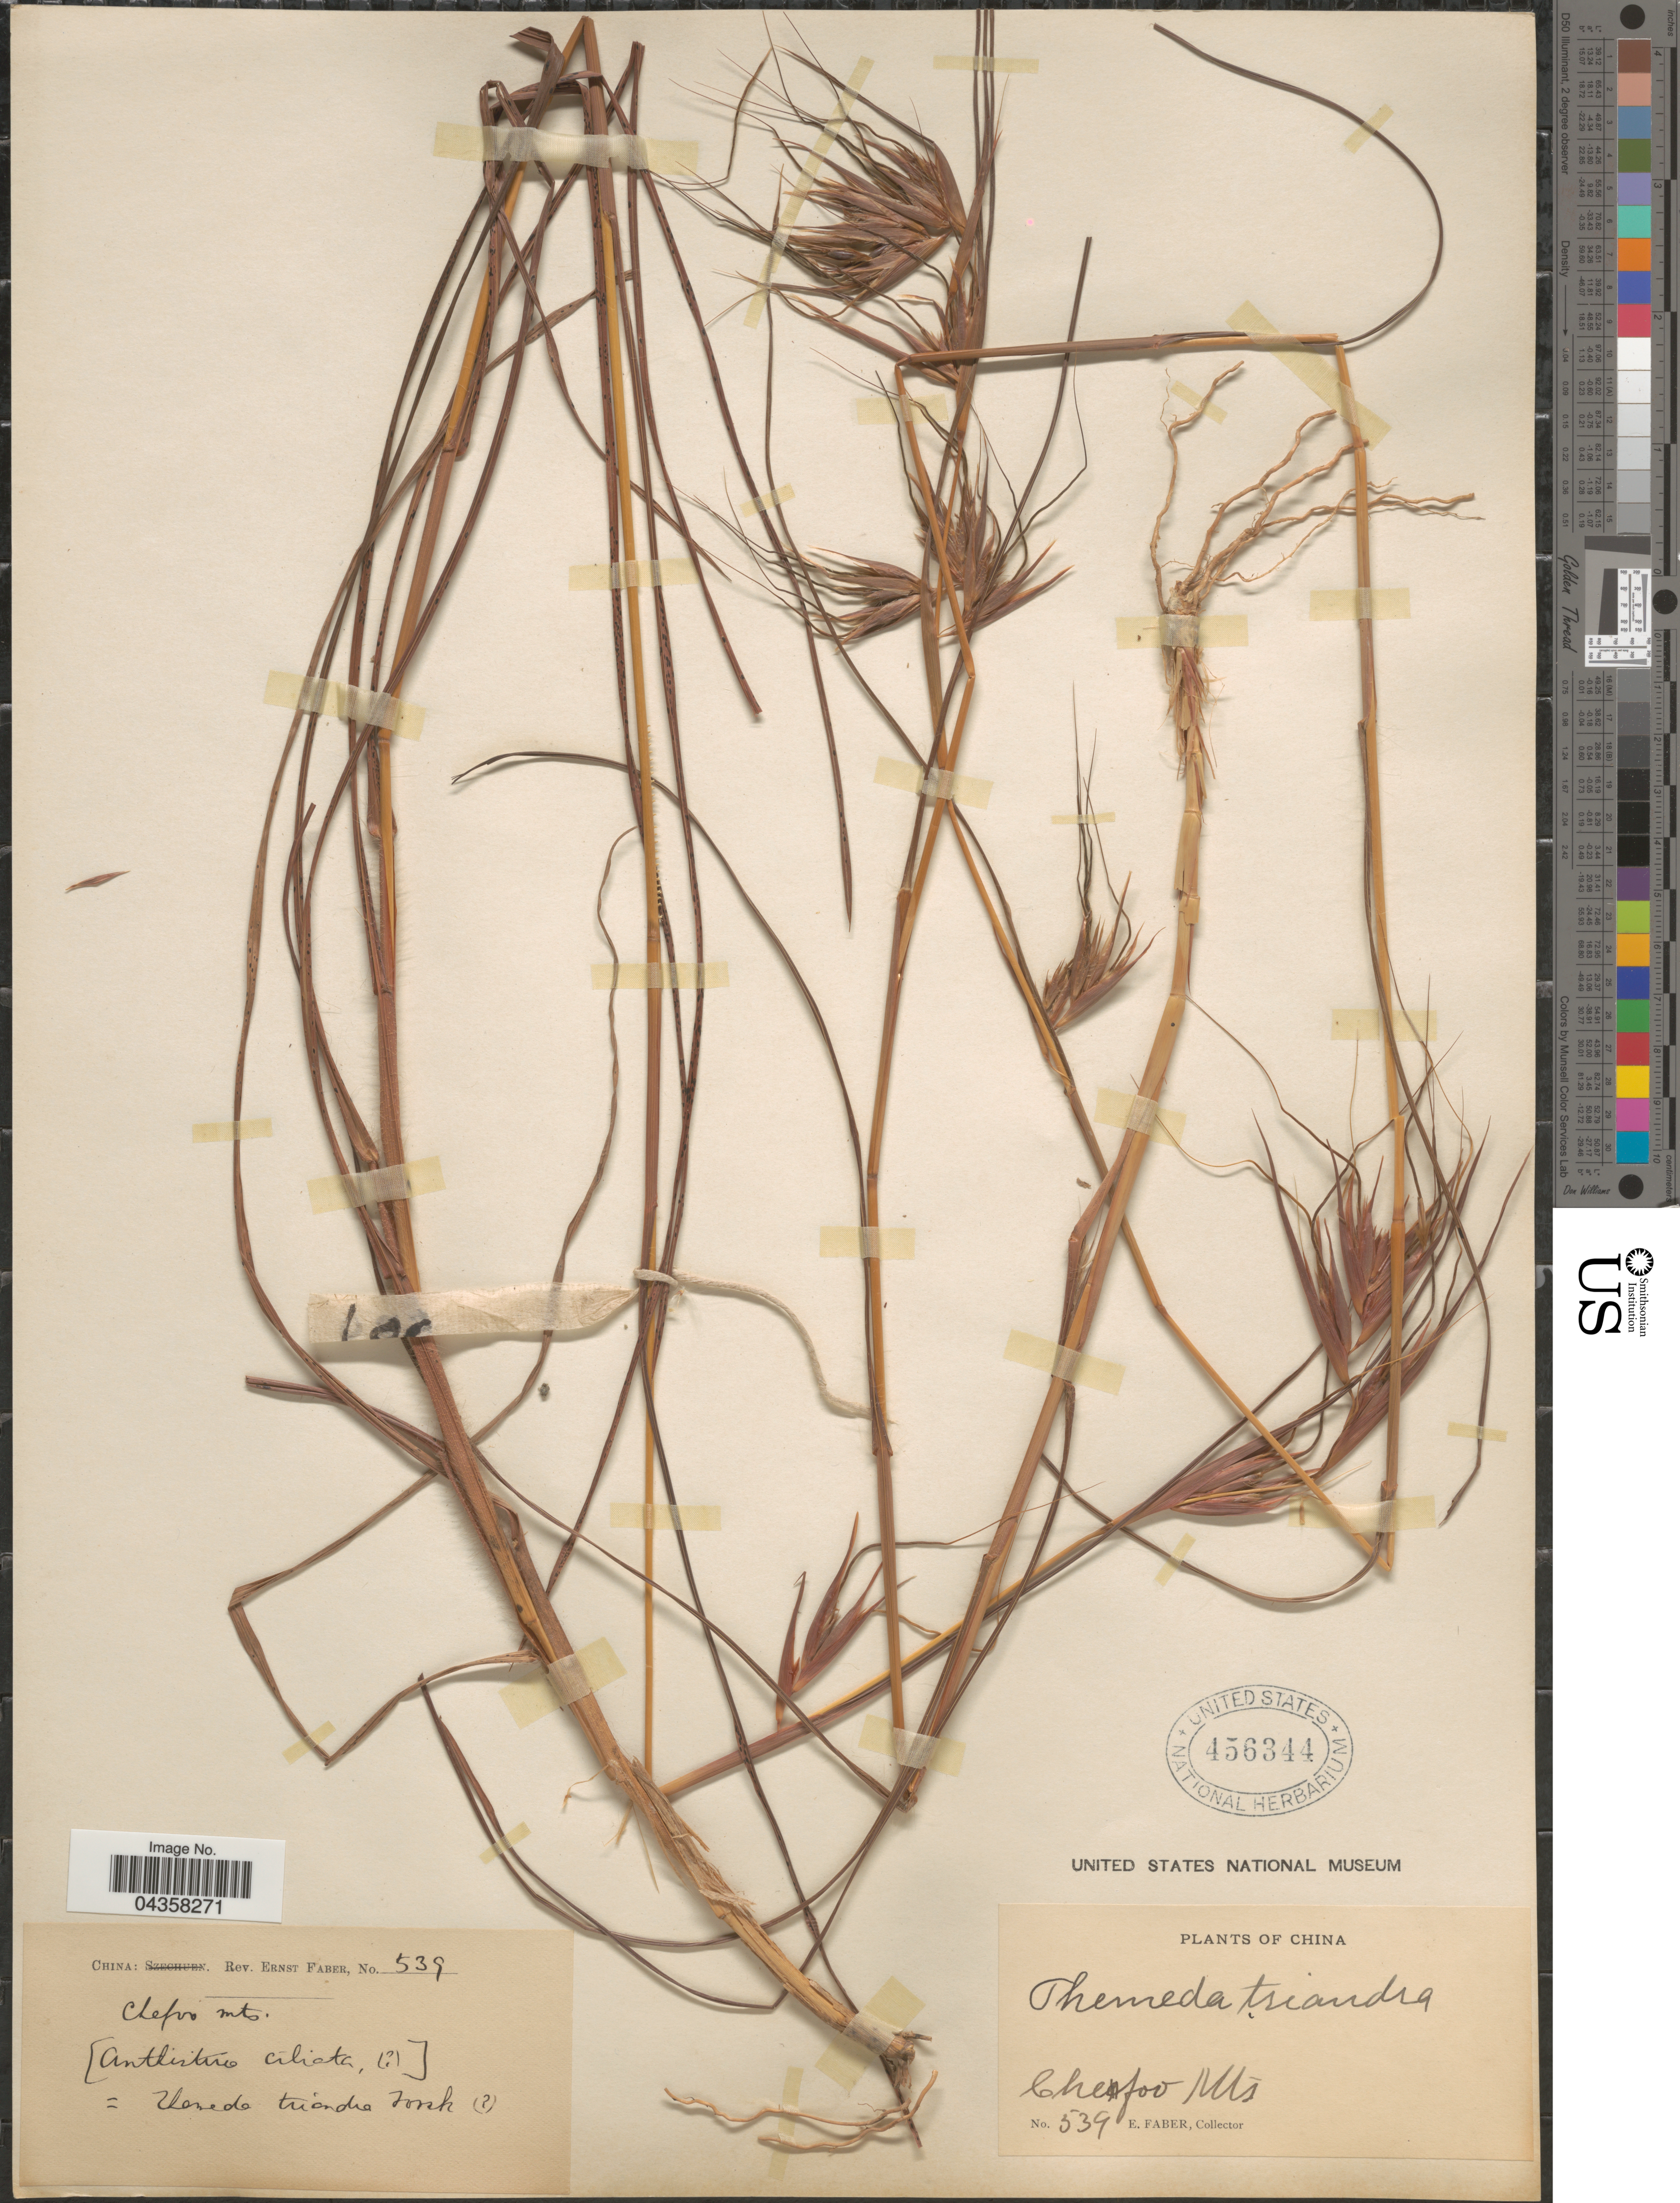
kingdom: Plantae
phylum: Tracheophyta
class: Liliopsida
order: Poales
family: Poaceae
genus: Themeda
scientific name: Themeda triandra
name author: Forssk.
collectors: E. Faber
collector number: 539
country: China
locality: Chefoo Mts.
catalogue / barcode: US 456344